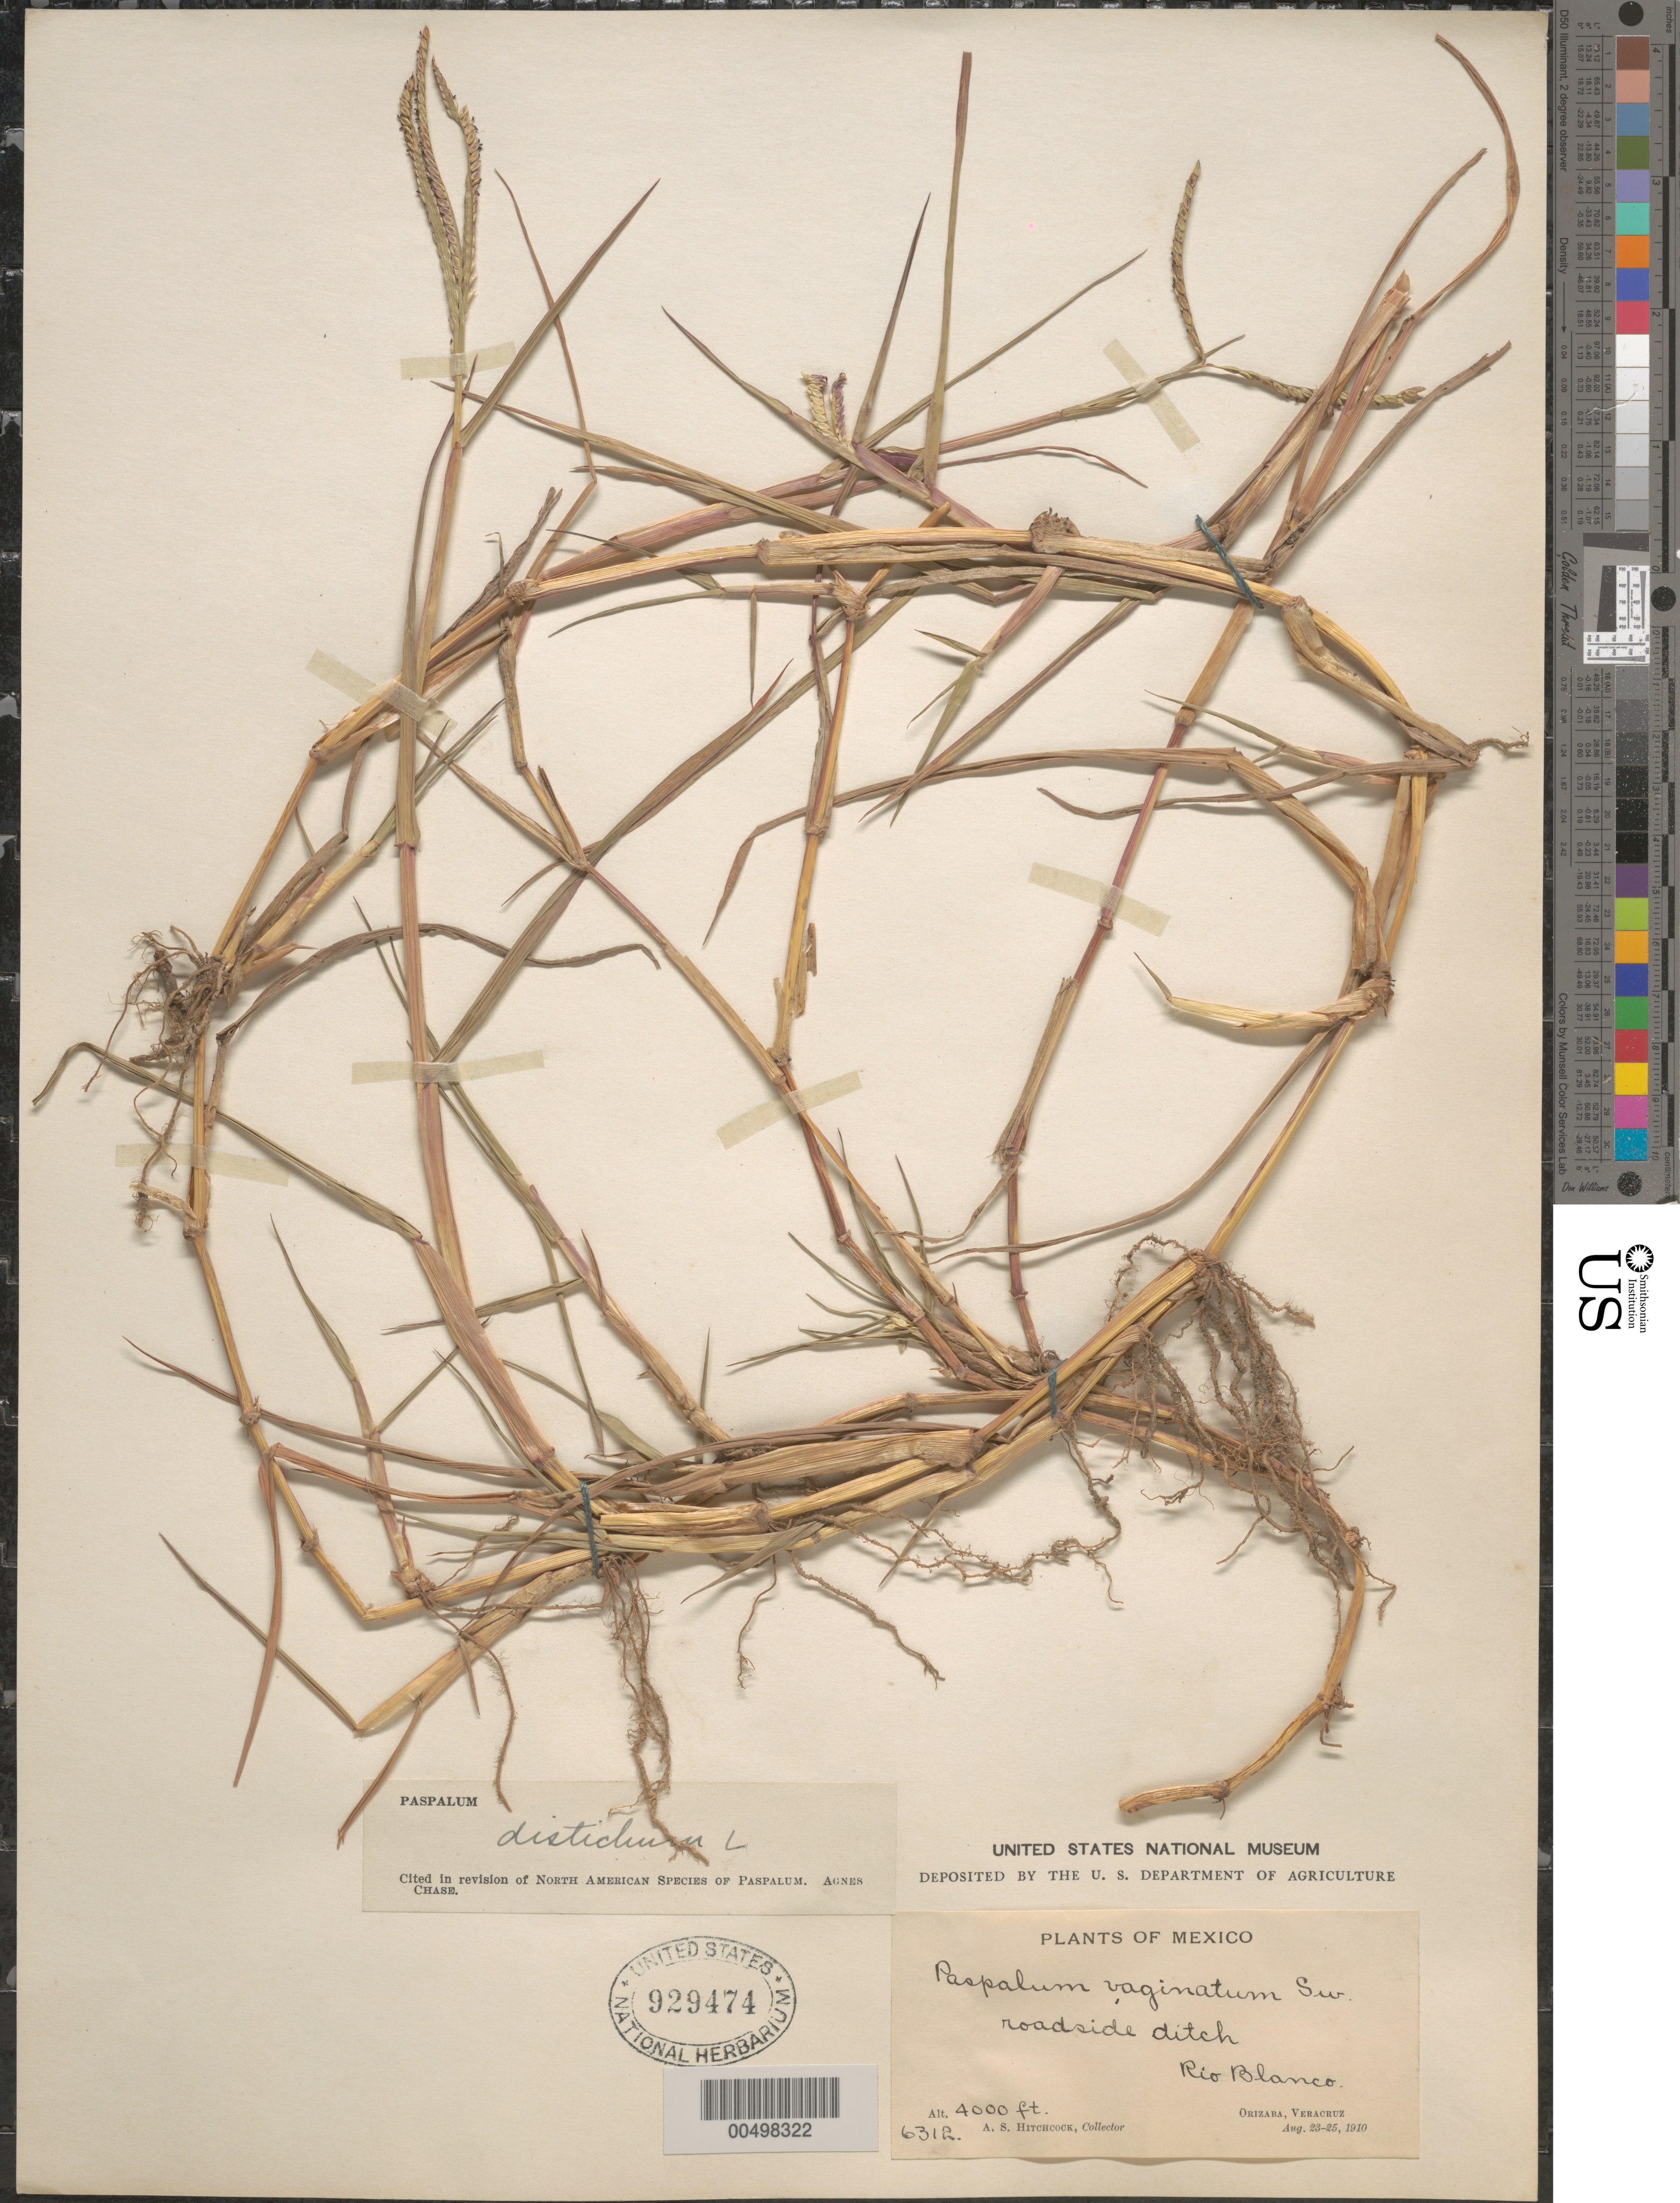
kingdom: Plantae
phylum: Tracheophyta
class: Liliopsida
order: Poales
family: Poaceae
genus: Paspalum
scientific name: Paspalum paspaloides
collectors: A. S. Hitchcock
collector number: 6312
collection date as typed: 23 Aug 1910 to 25 Aug 1910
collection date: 1910-08-23/1910-08-25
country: Mexico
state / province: Veracruz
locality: Rio Blanco, Orizaba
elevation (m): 1219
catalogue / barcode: US 929474